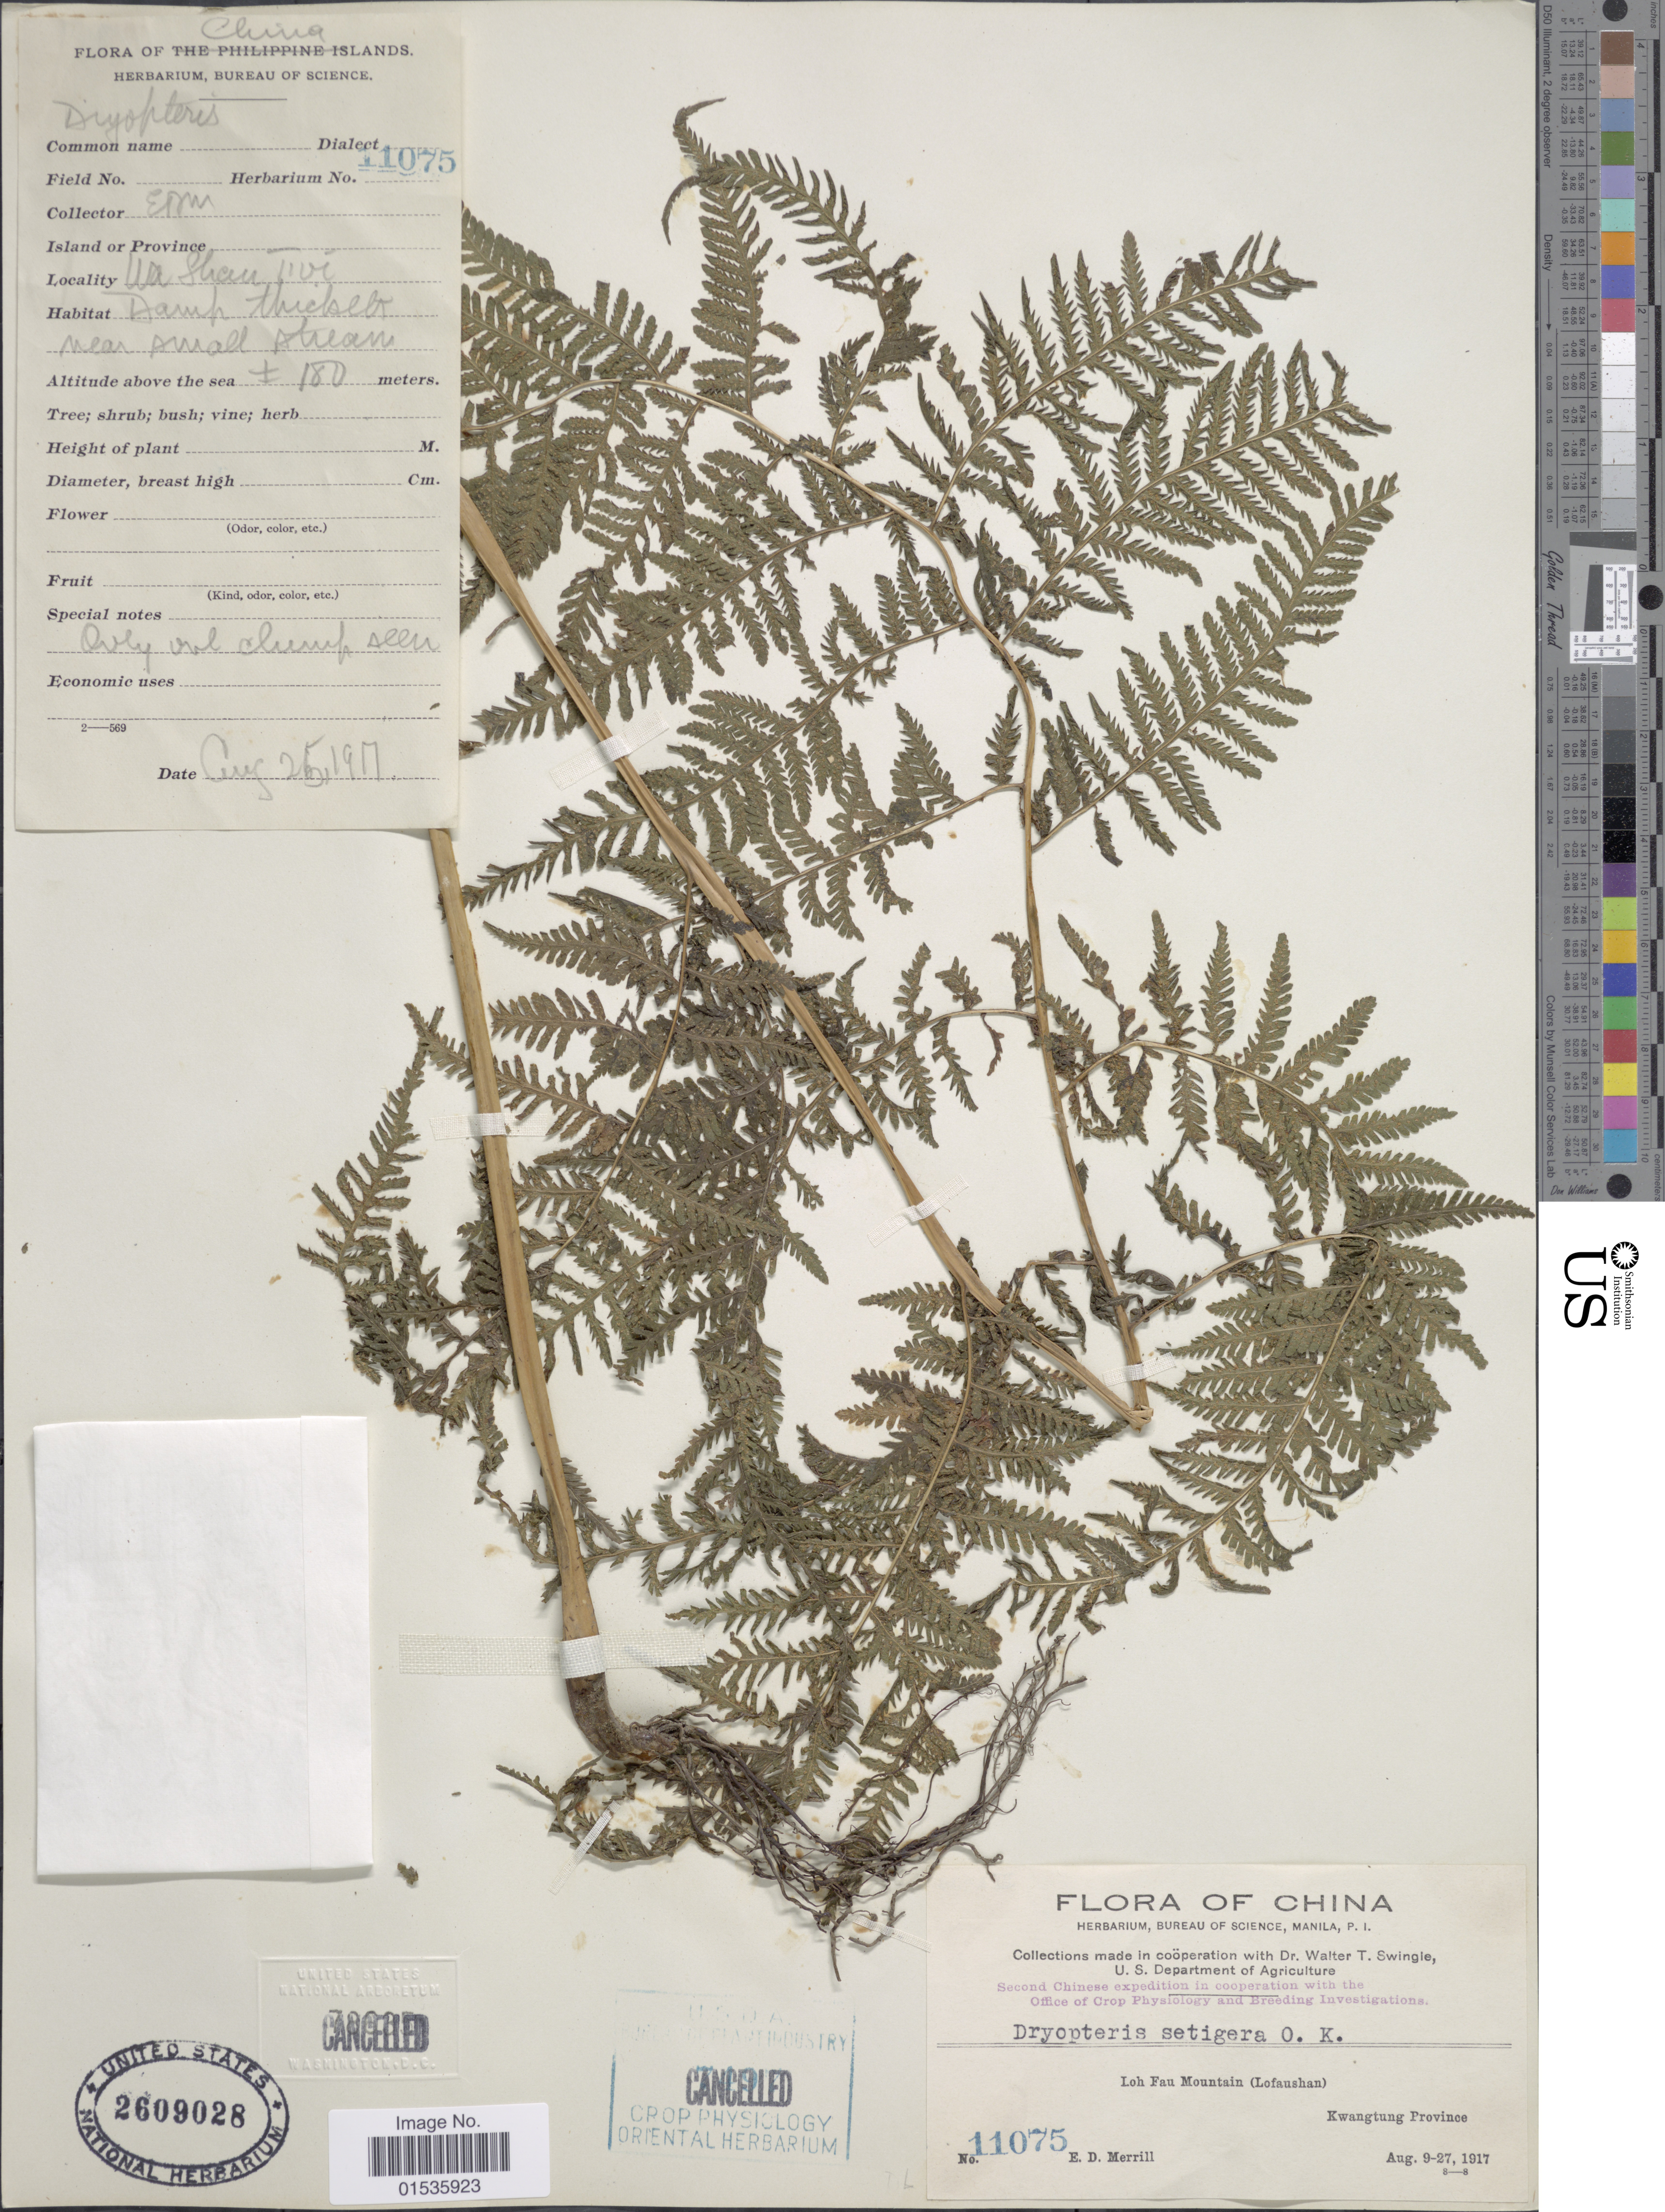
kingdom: Plantae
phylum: Tracheophyta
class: Polypodiopsida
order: Polypodiales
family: Thelypteridaceae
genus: Macrothelypteris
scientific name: Macrothelypteris torresiana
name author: (Gaudich.) Ching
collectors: E. D. Merrill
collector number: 11075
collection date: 1917-08-09/1917-08-27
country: China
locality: China, Loh Fau Mountain (Lofaushan).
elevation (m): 180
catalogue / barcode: US 2609028